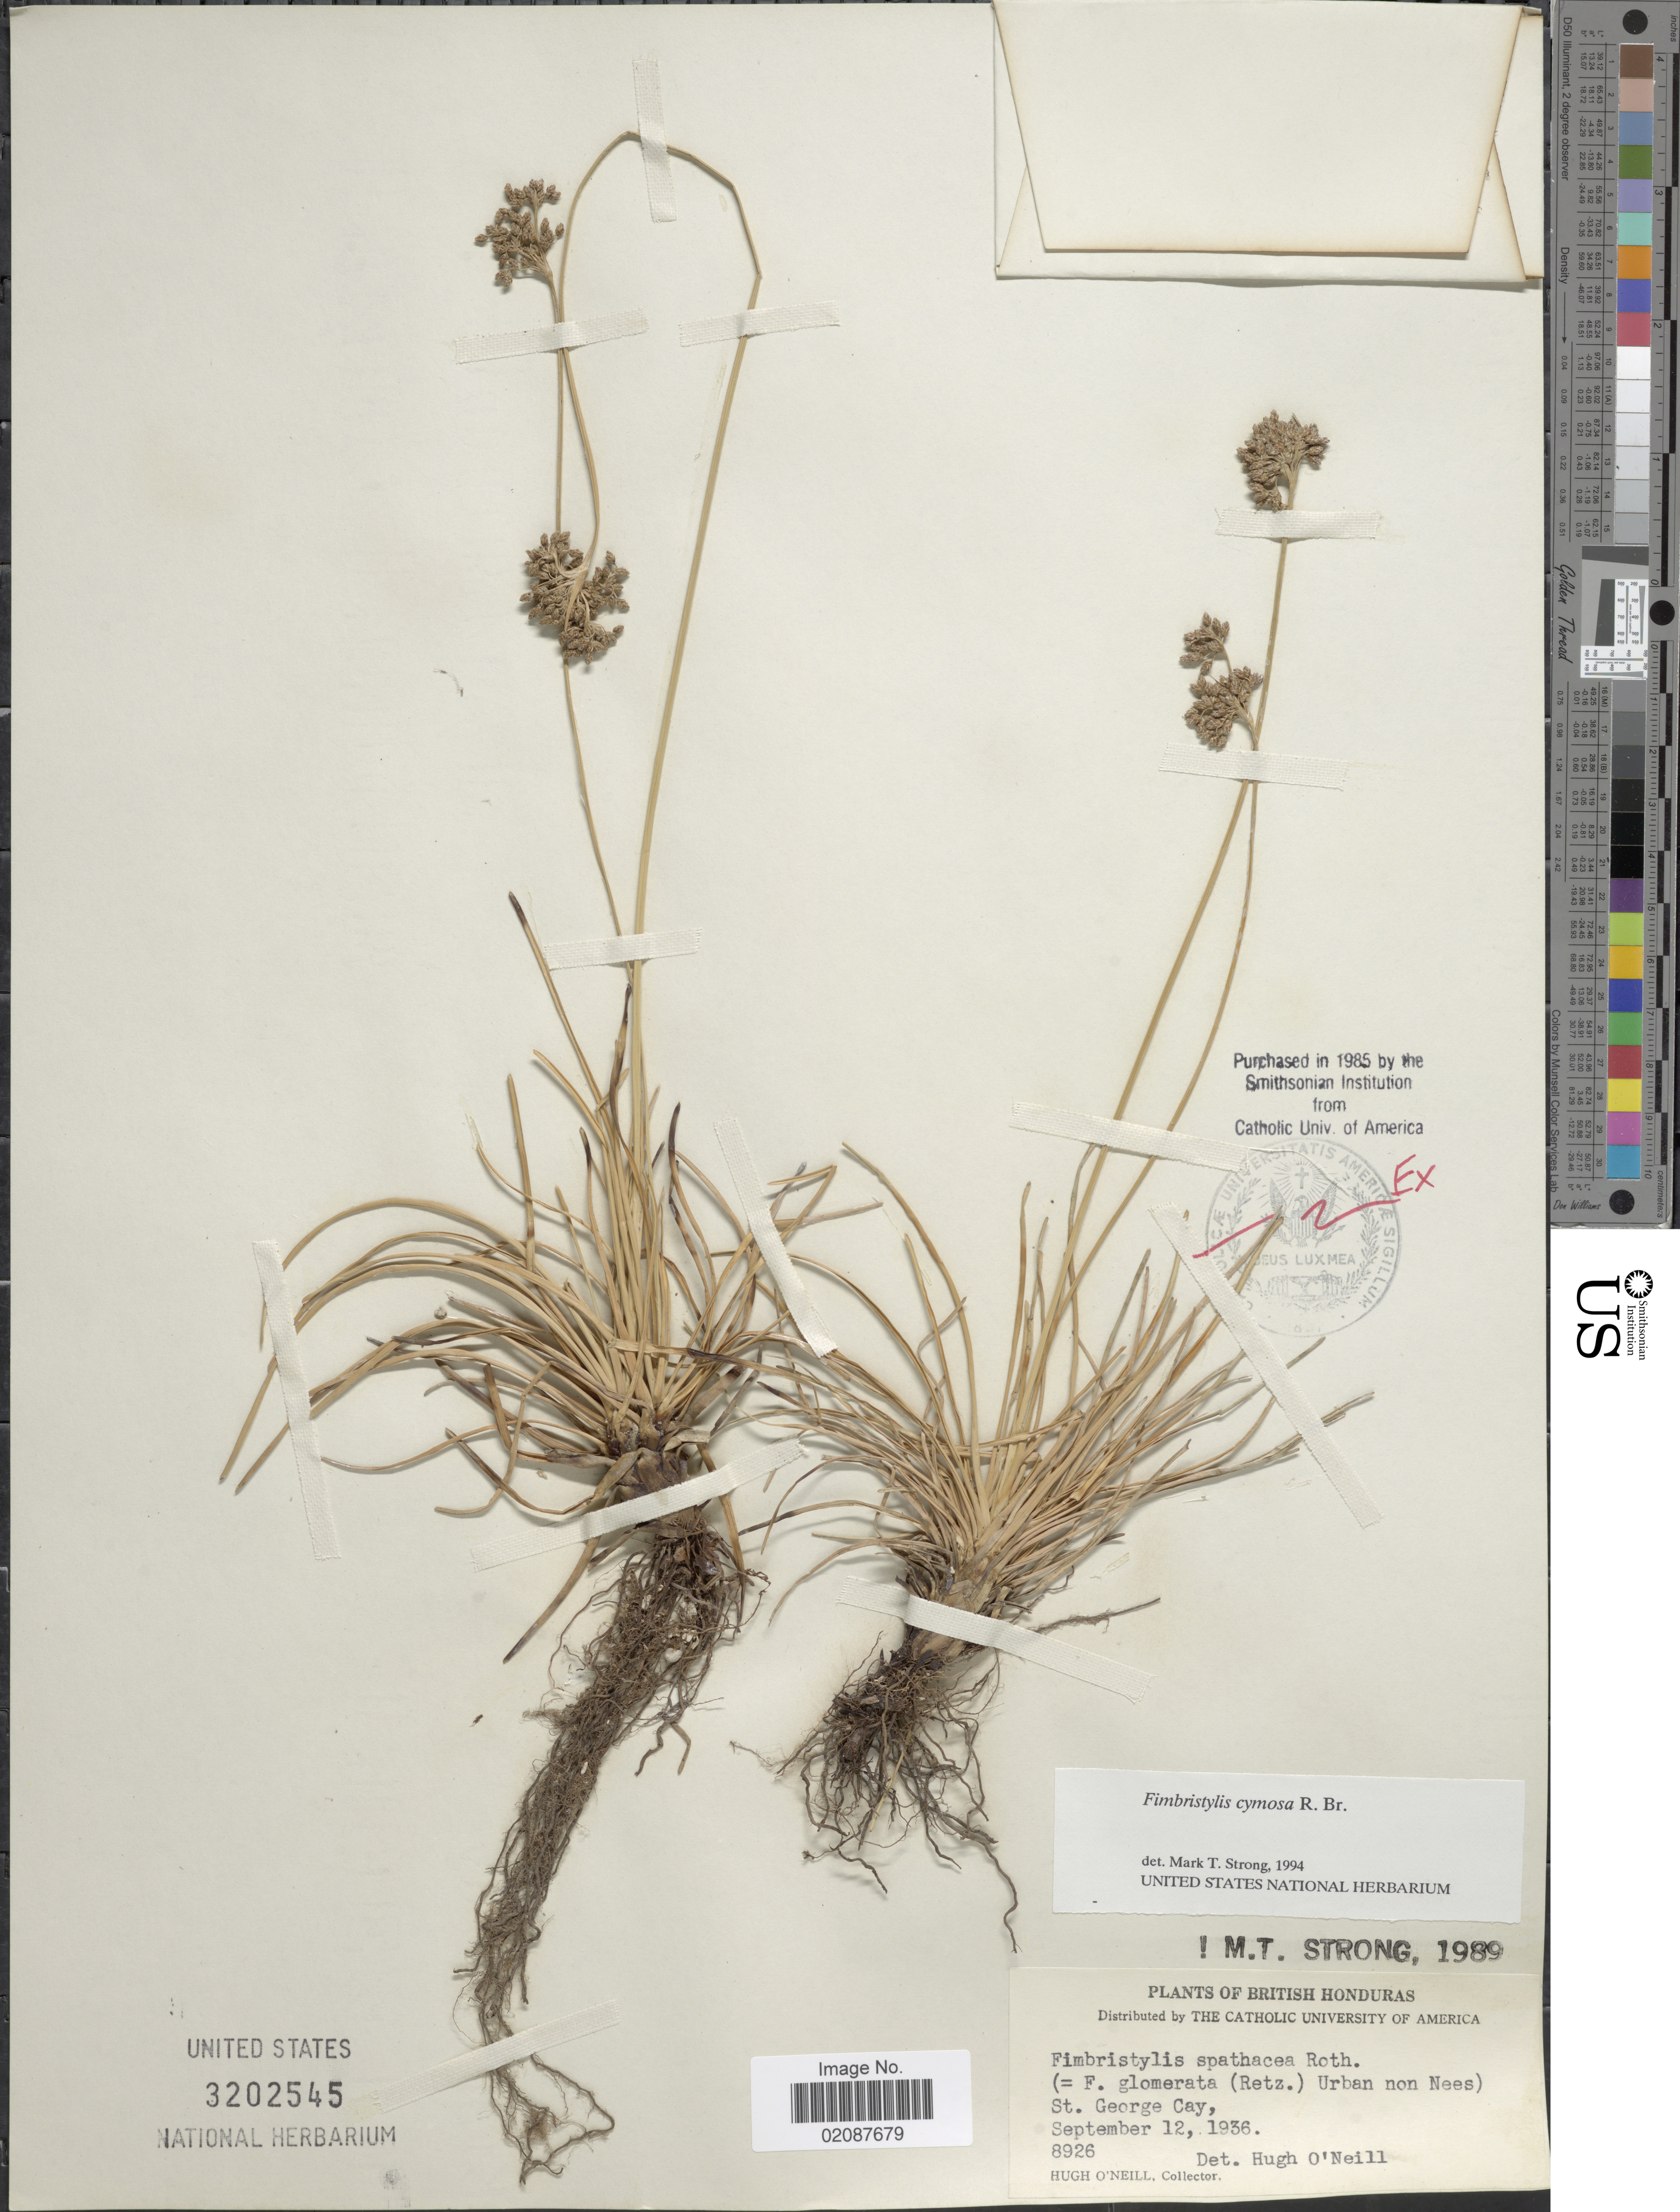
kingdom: Plantae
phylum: Tracheophyta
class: Liliopsida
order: Poales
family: Cyperaceae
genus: Fimbristylis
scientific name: Fimbristylis cymosa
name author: R. Br.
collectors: H. O'Neill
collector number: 8926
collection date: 1936-09-12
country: Belize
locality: British Honduras, St. George Cay.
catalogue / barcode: US 3202545